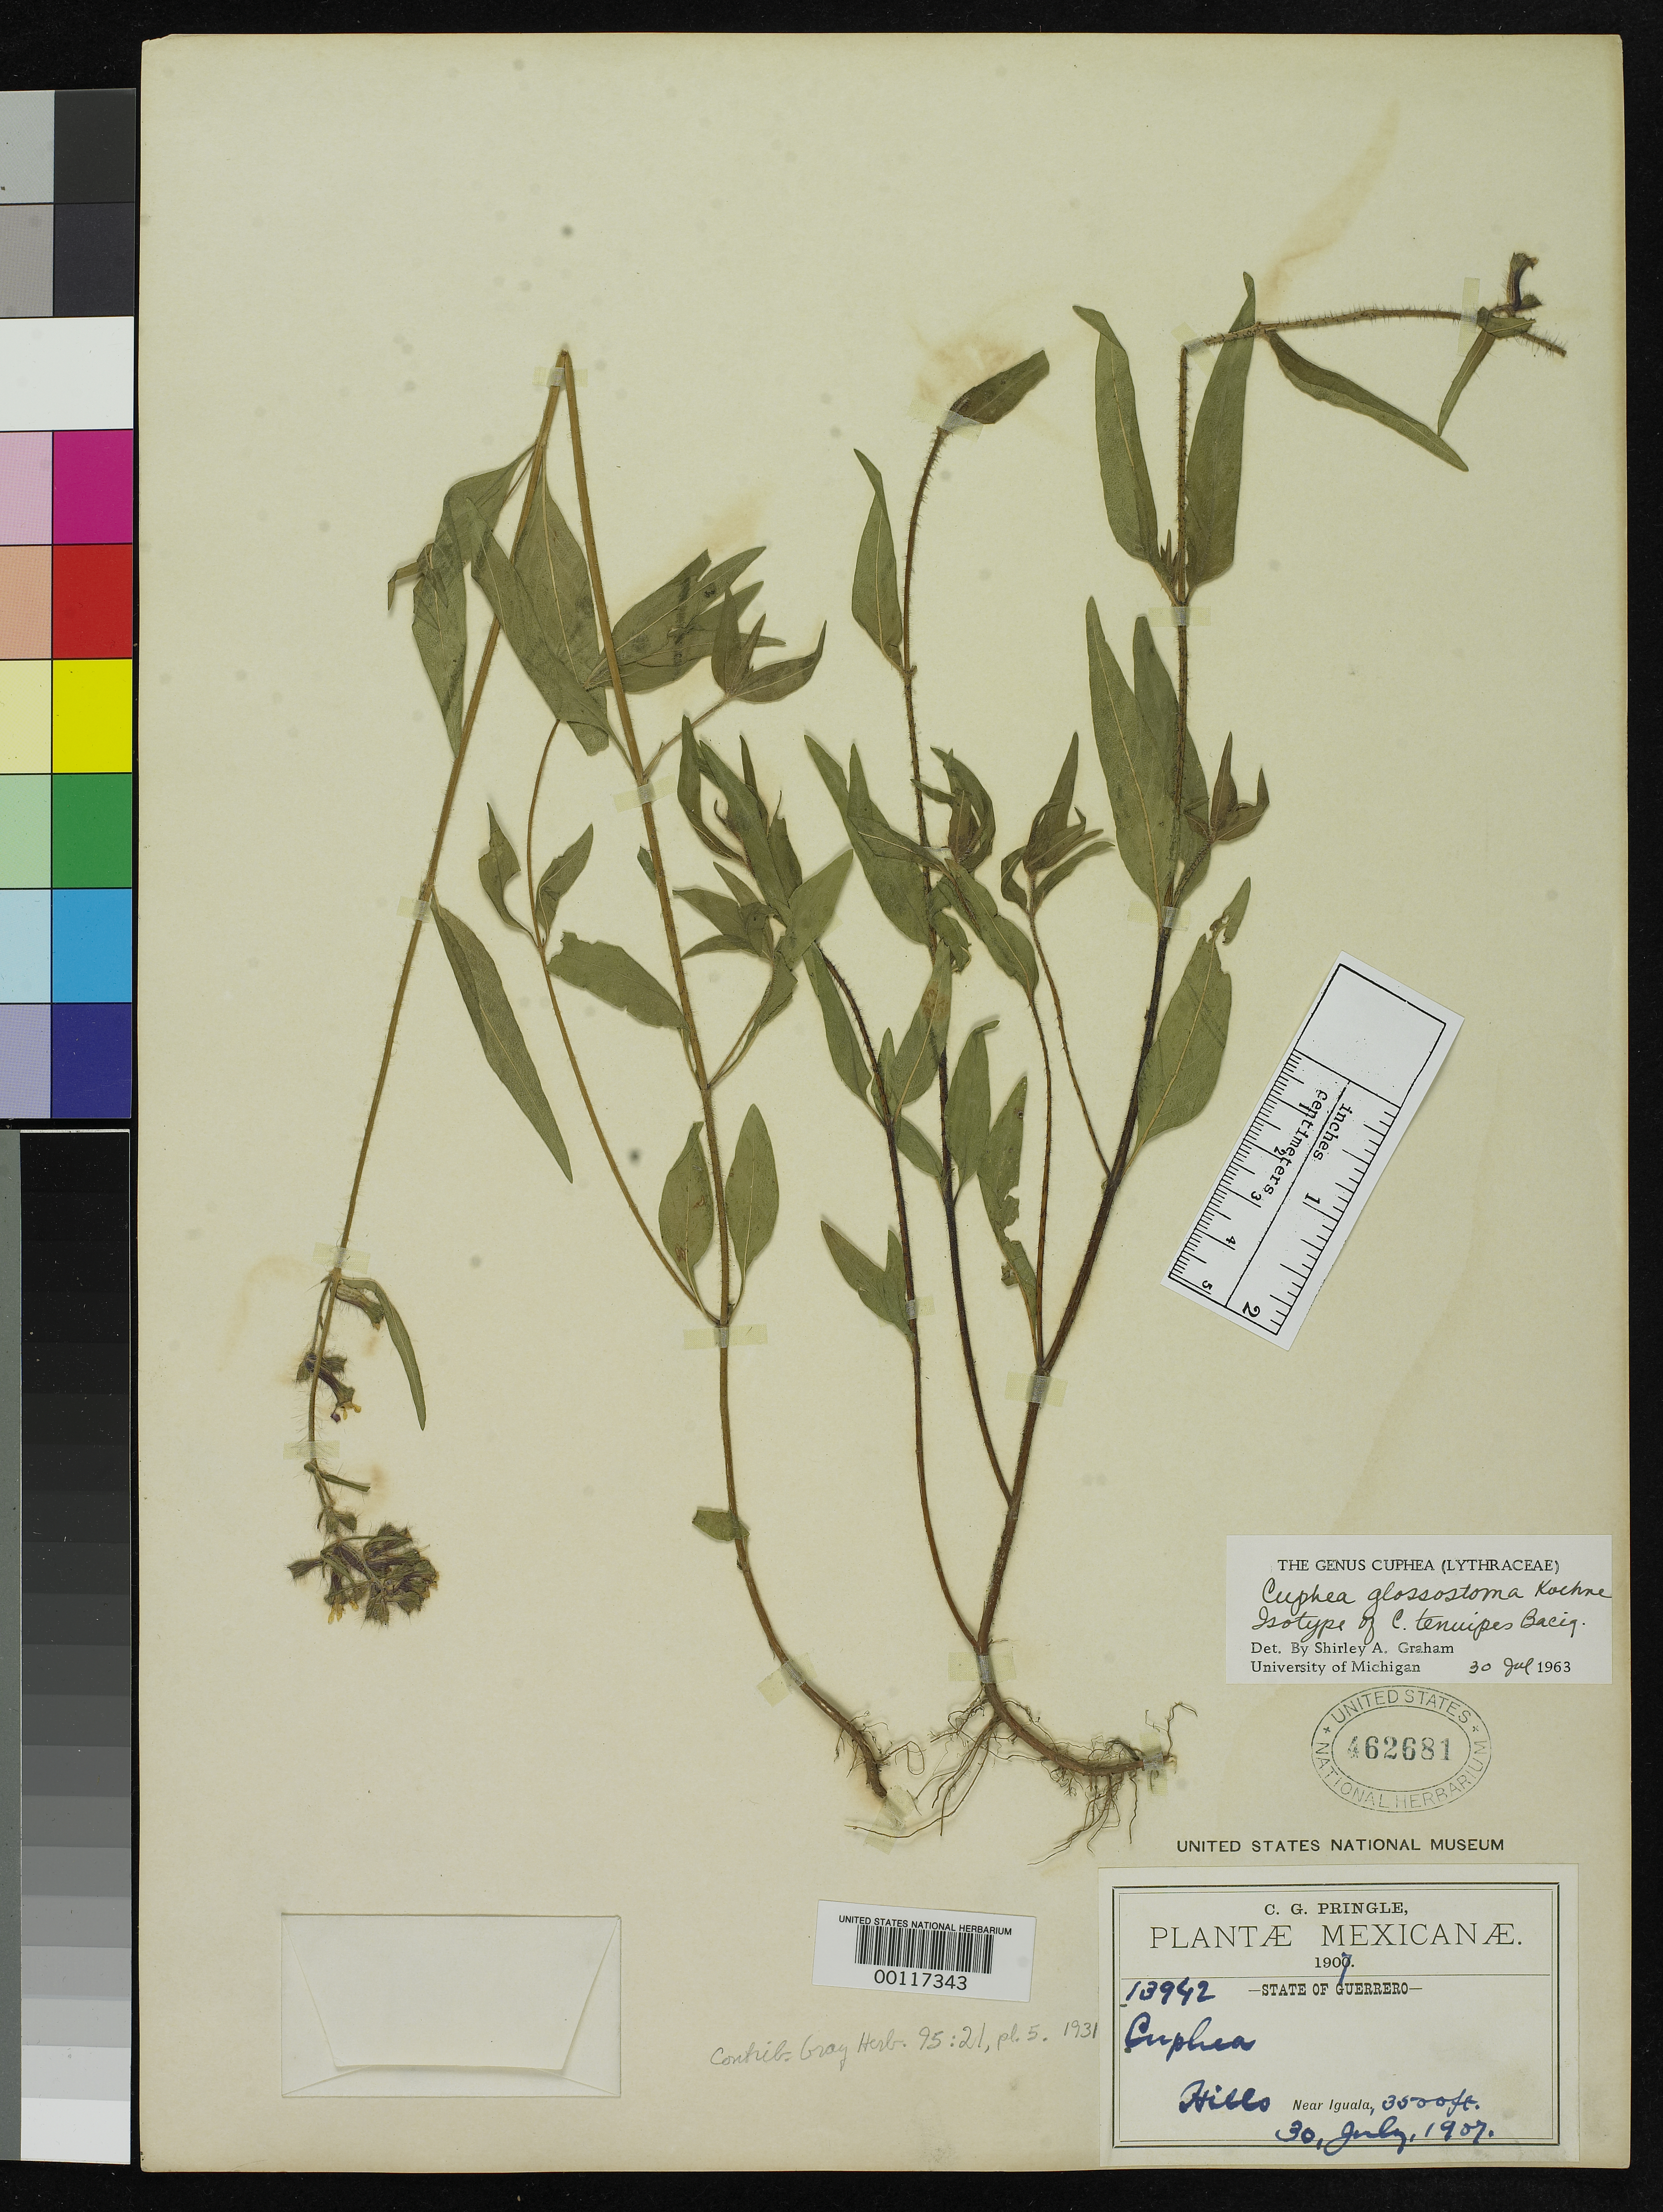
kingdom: Plantae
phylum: Tracheophyta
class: Magnoliopsida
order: Myrtales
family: Lythraceae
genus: Cuphea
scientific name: Cuphea tenuipes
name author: Bacigalupi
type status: Isosyntype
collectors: C. G. Pringle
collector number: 13942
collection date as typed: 30 Jul 1907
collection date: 1907-07-30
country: Mexico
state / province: Guerrero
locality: Near Iguala.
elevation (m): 1067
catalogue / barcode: US 462681